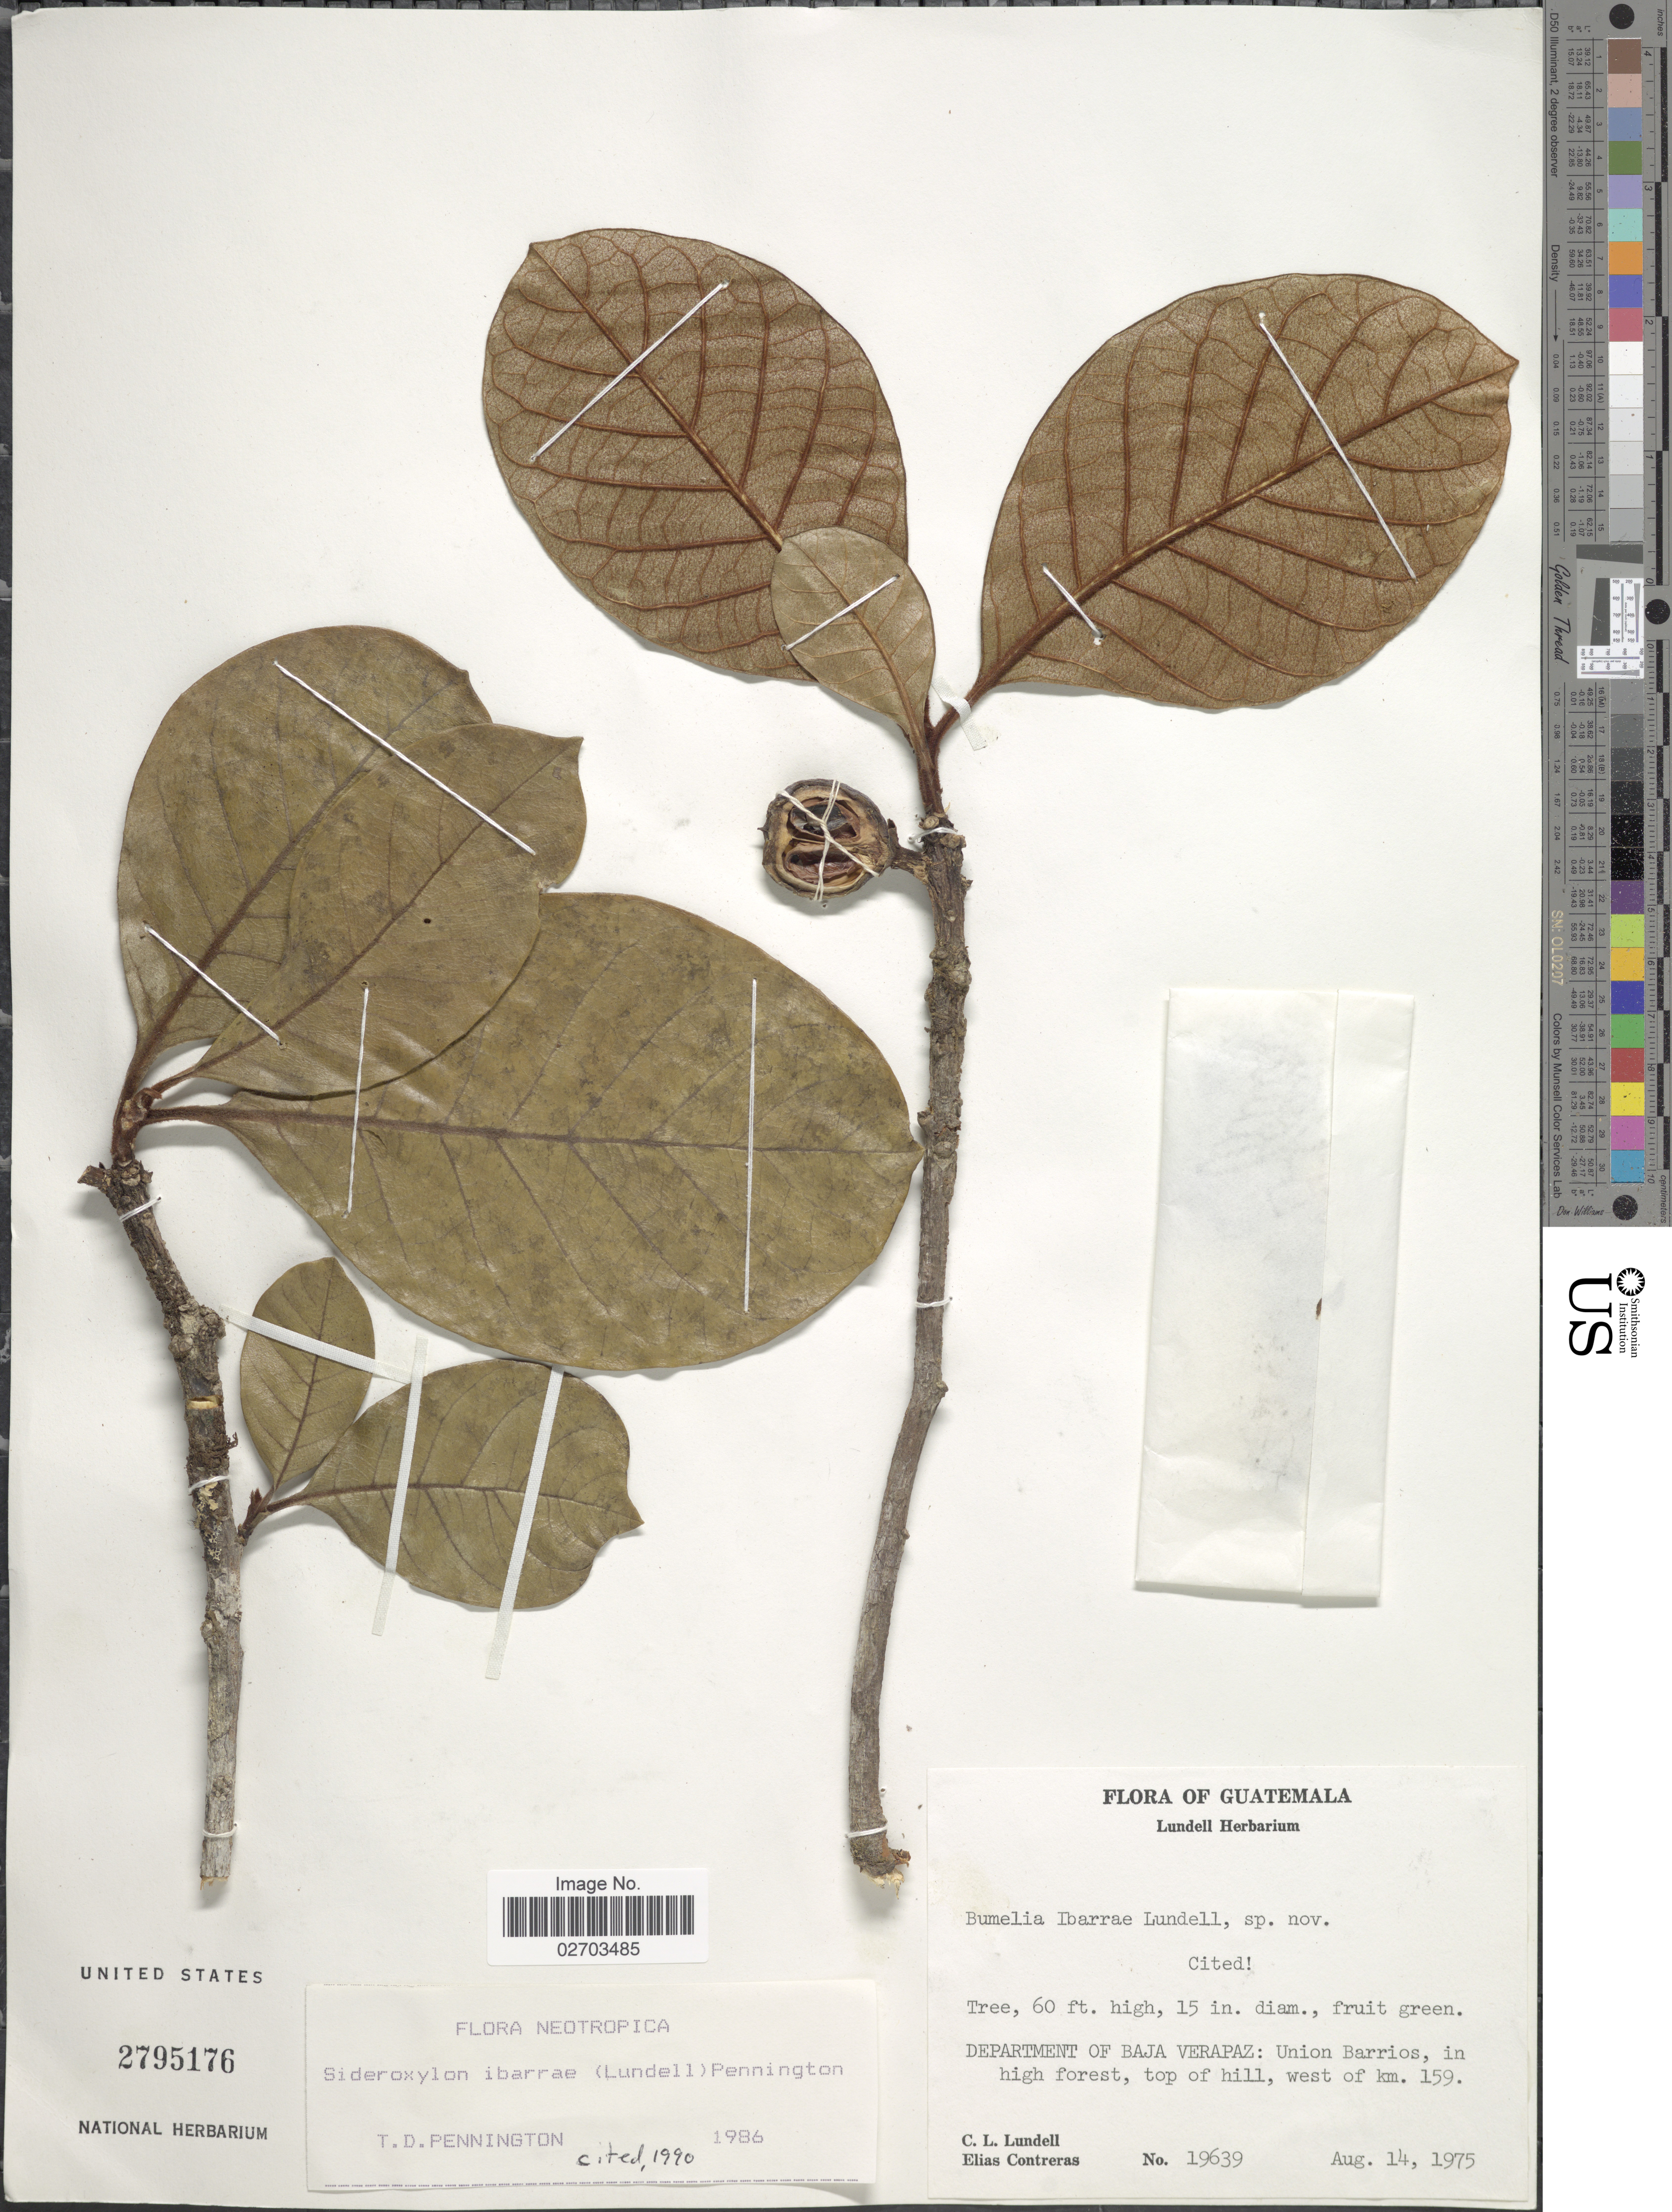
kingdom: Plantae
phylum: Tracheophyta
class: Magnoliopsida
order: Ericales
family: Sapotaceae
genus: Sideroxylon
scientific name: Sideroxylon ibarrae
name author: (Lundell) T.D. Penn.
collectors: C. L. Lundell & E. Contreras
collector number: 19639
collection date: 1975-08-14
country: Guatemala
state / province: Baja Verapaz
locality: Union Barrios, in high forest, top of hill, west of km 159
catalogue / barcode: US 2795176